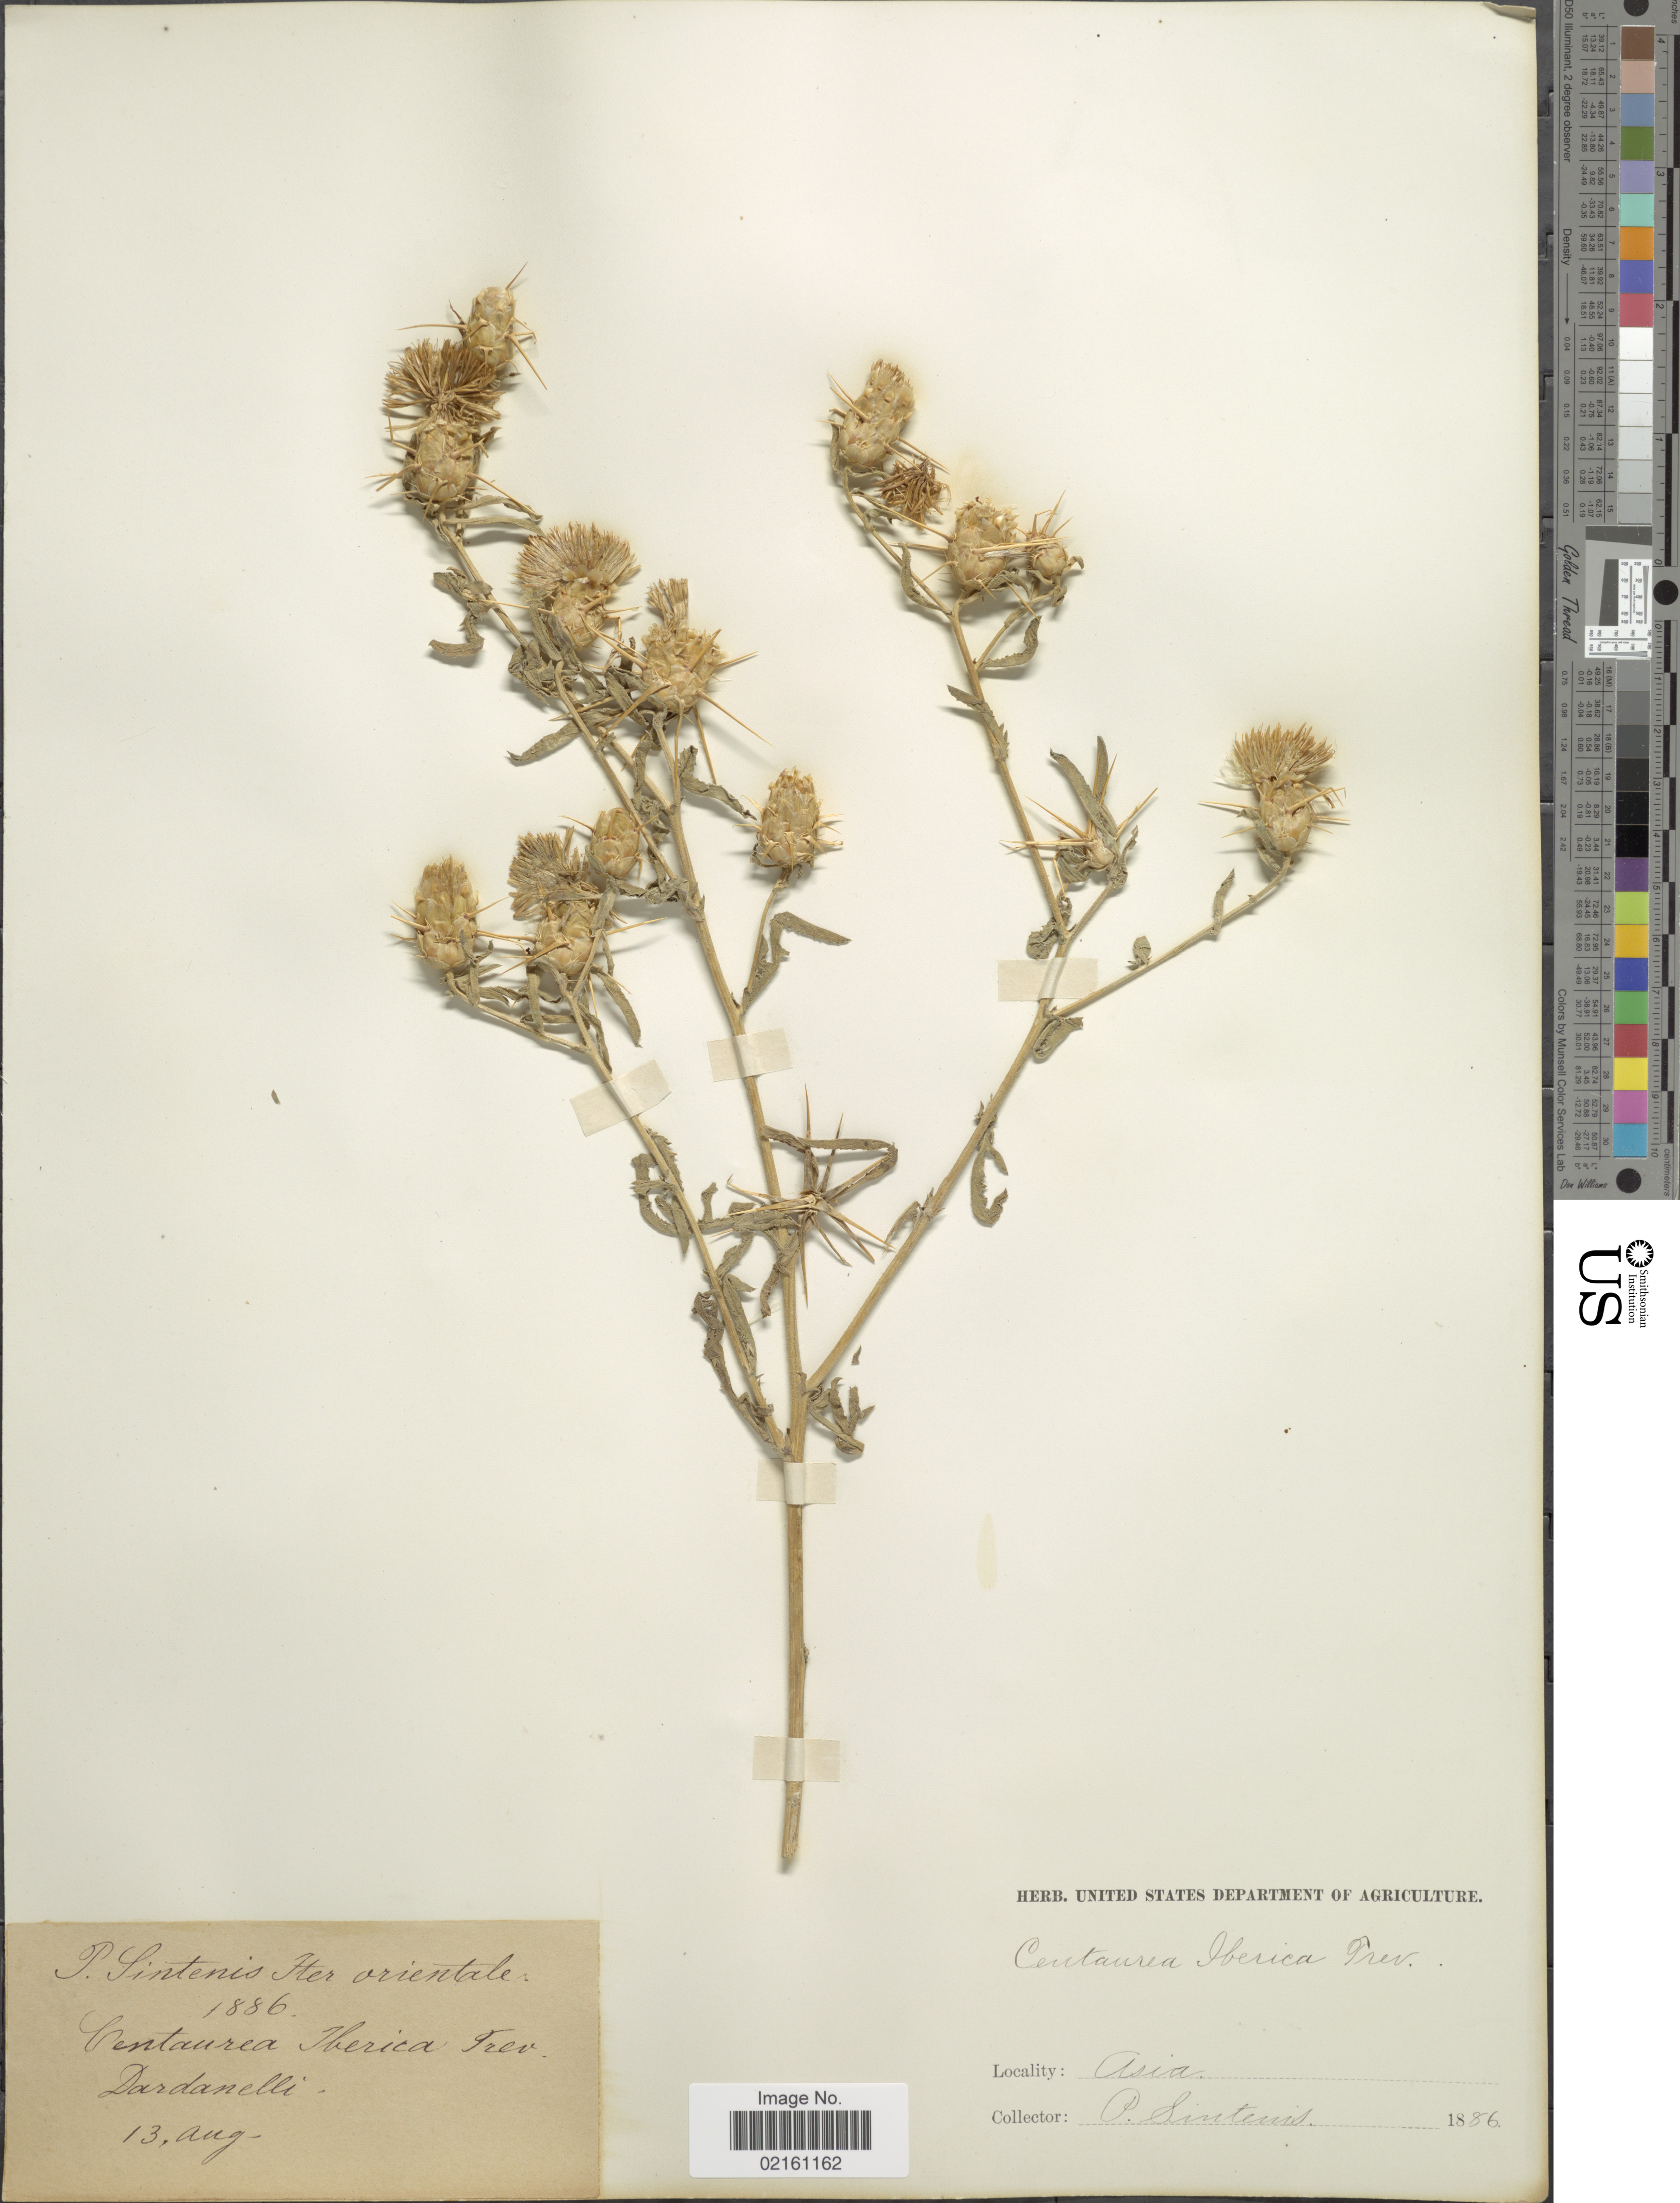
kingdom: Plantae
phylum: Tracheophyta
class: Magnoliopsida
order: Asterales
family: Asteraceae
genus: Centaurea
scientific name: Centaurea iberica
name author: Trevir. ex Spreng.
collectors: P. Sintenis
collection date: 1886-08-13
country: Turkey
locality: Asia, Dardanelli